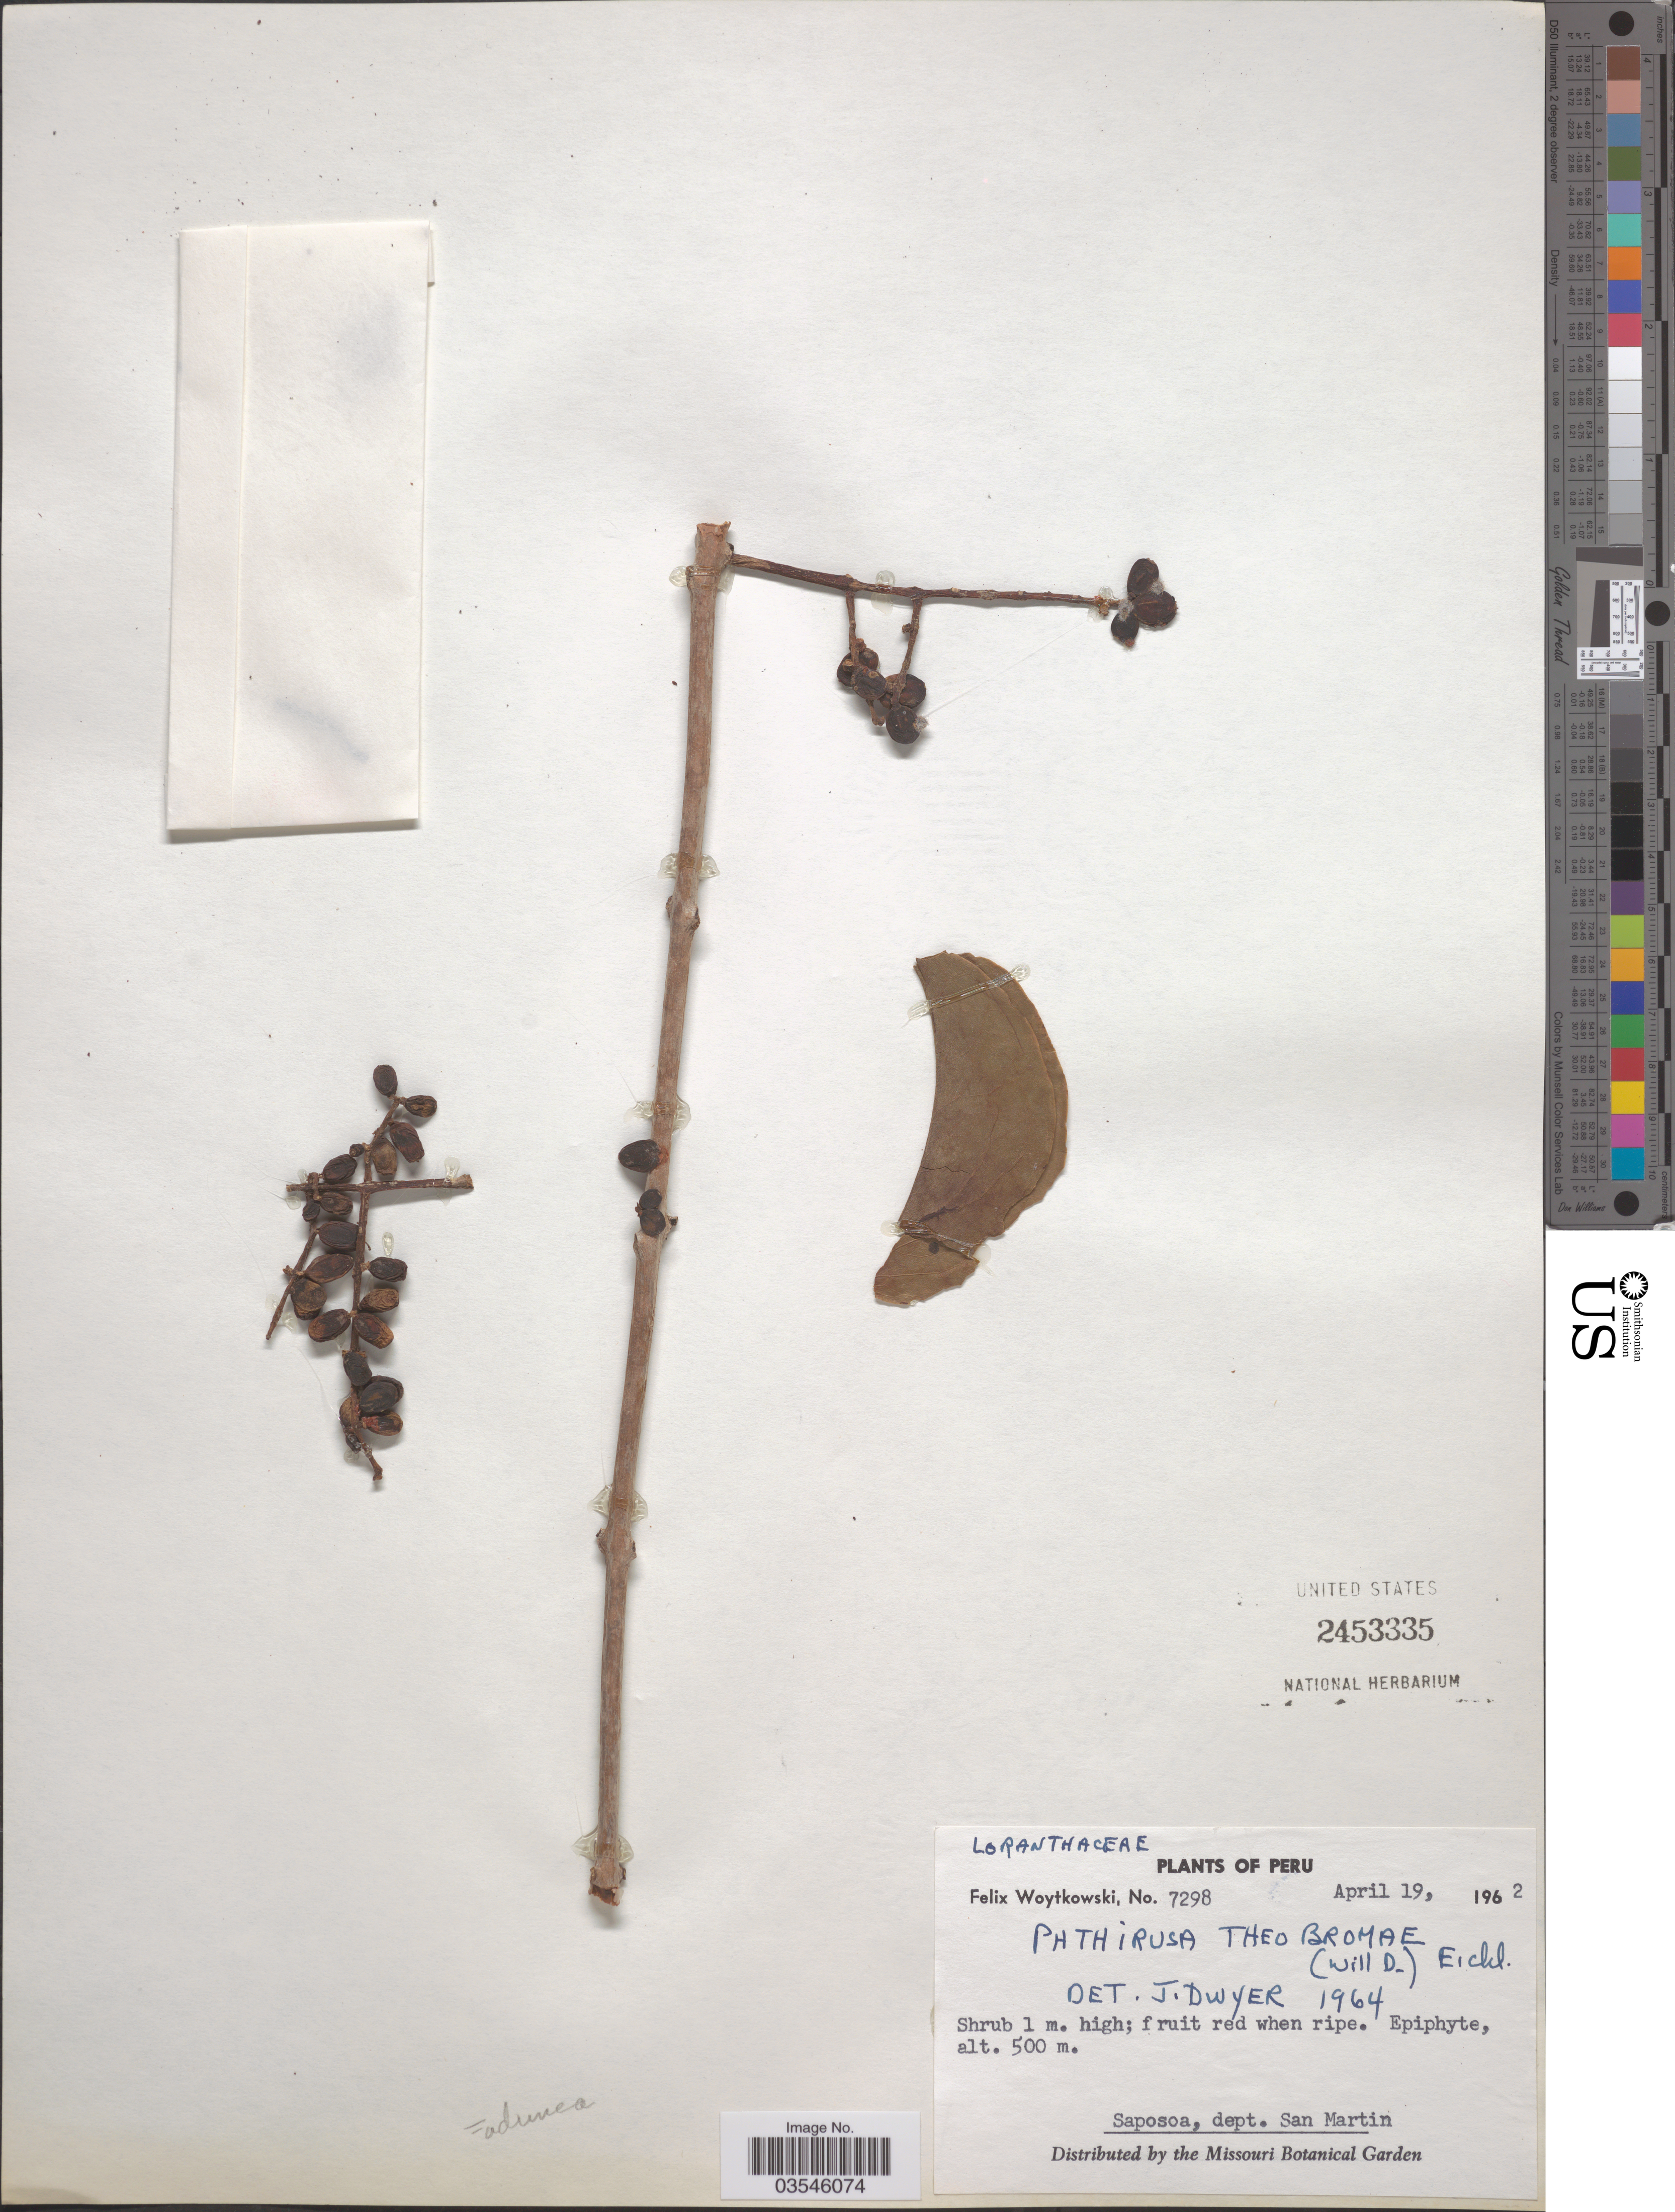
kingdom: Plantae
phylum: Tracheophyta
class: Magnoliopsida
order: Santalales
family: Loranthaceae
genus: Phthirusa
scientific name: Phthirusa adunca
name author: (G. Mey.) Maguire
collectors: F. Woytkowski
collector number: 7298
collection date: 1962-04-19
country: Peru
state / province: San Martín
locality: Saposoa, dept. San Martin.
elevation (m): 500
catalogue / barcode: US 2453335